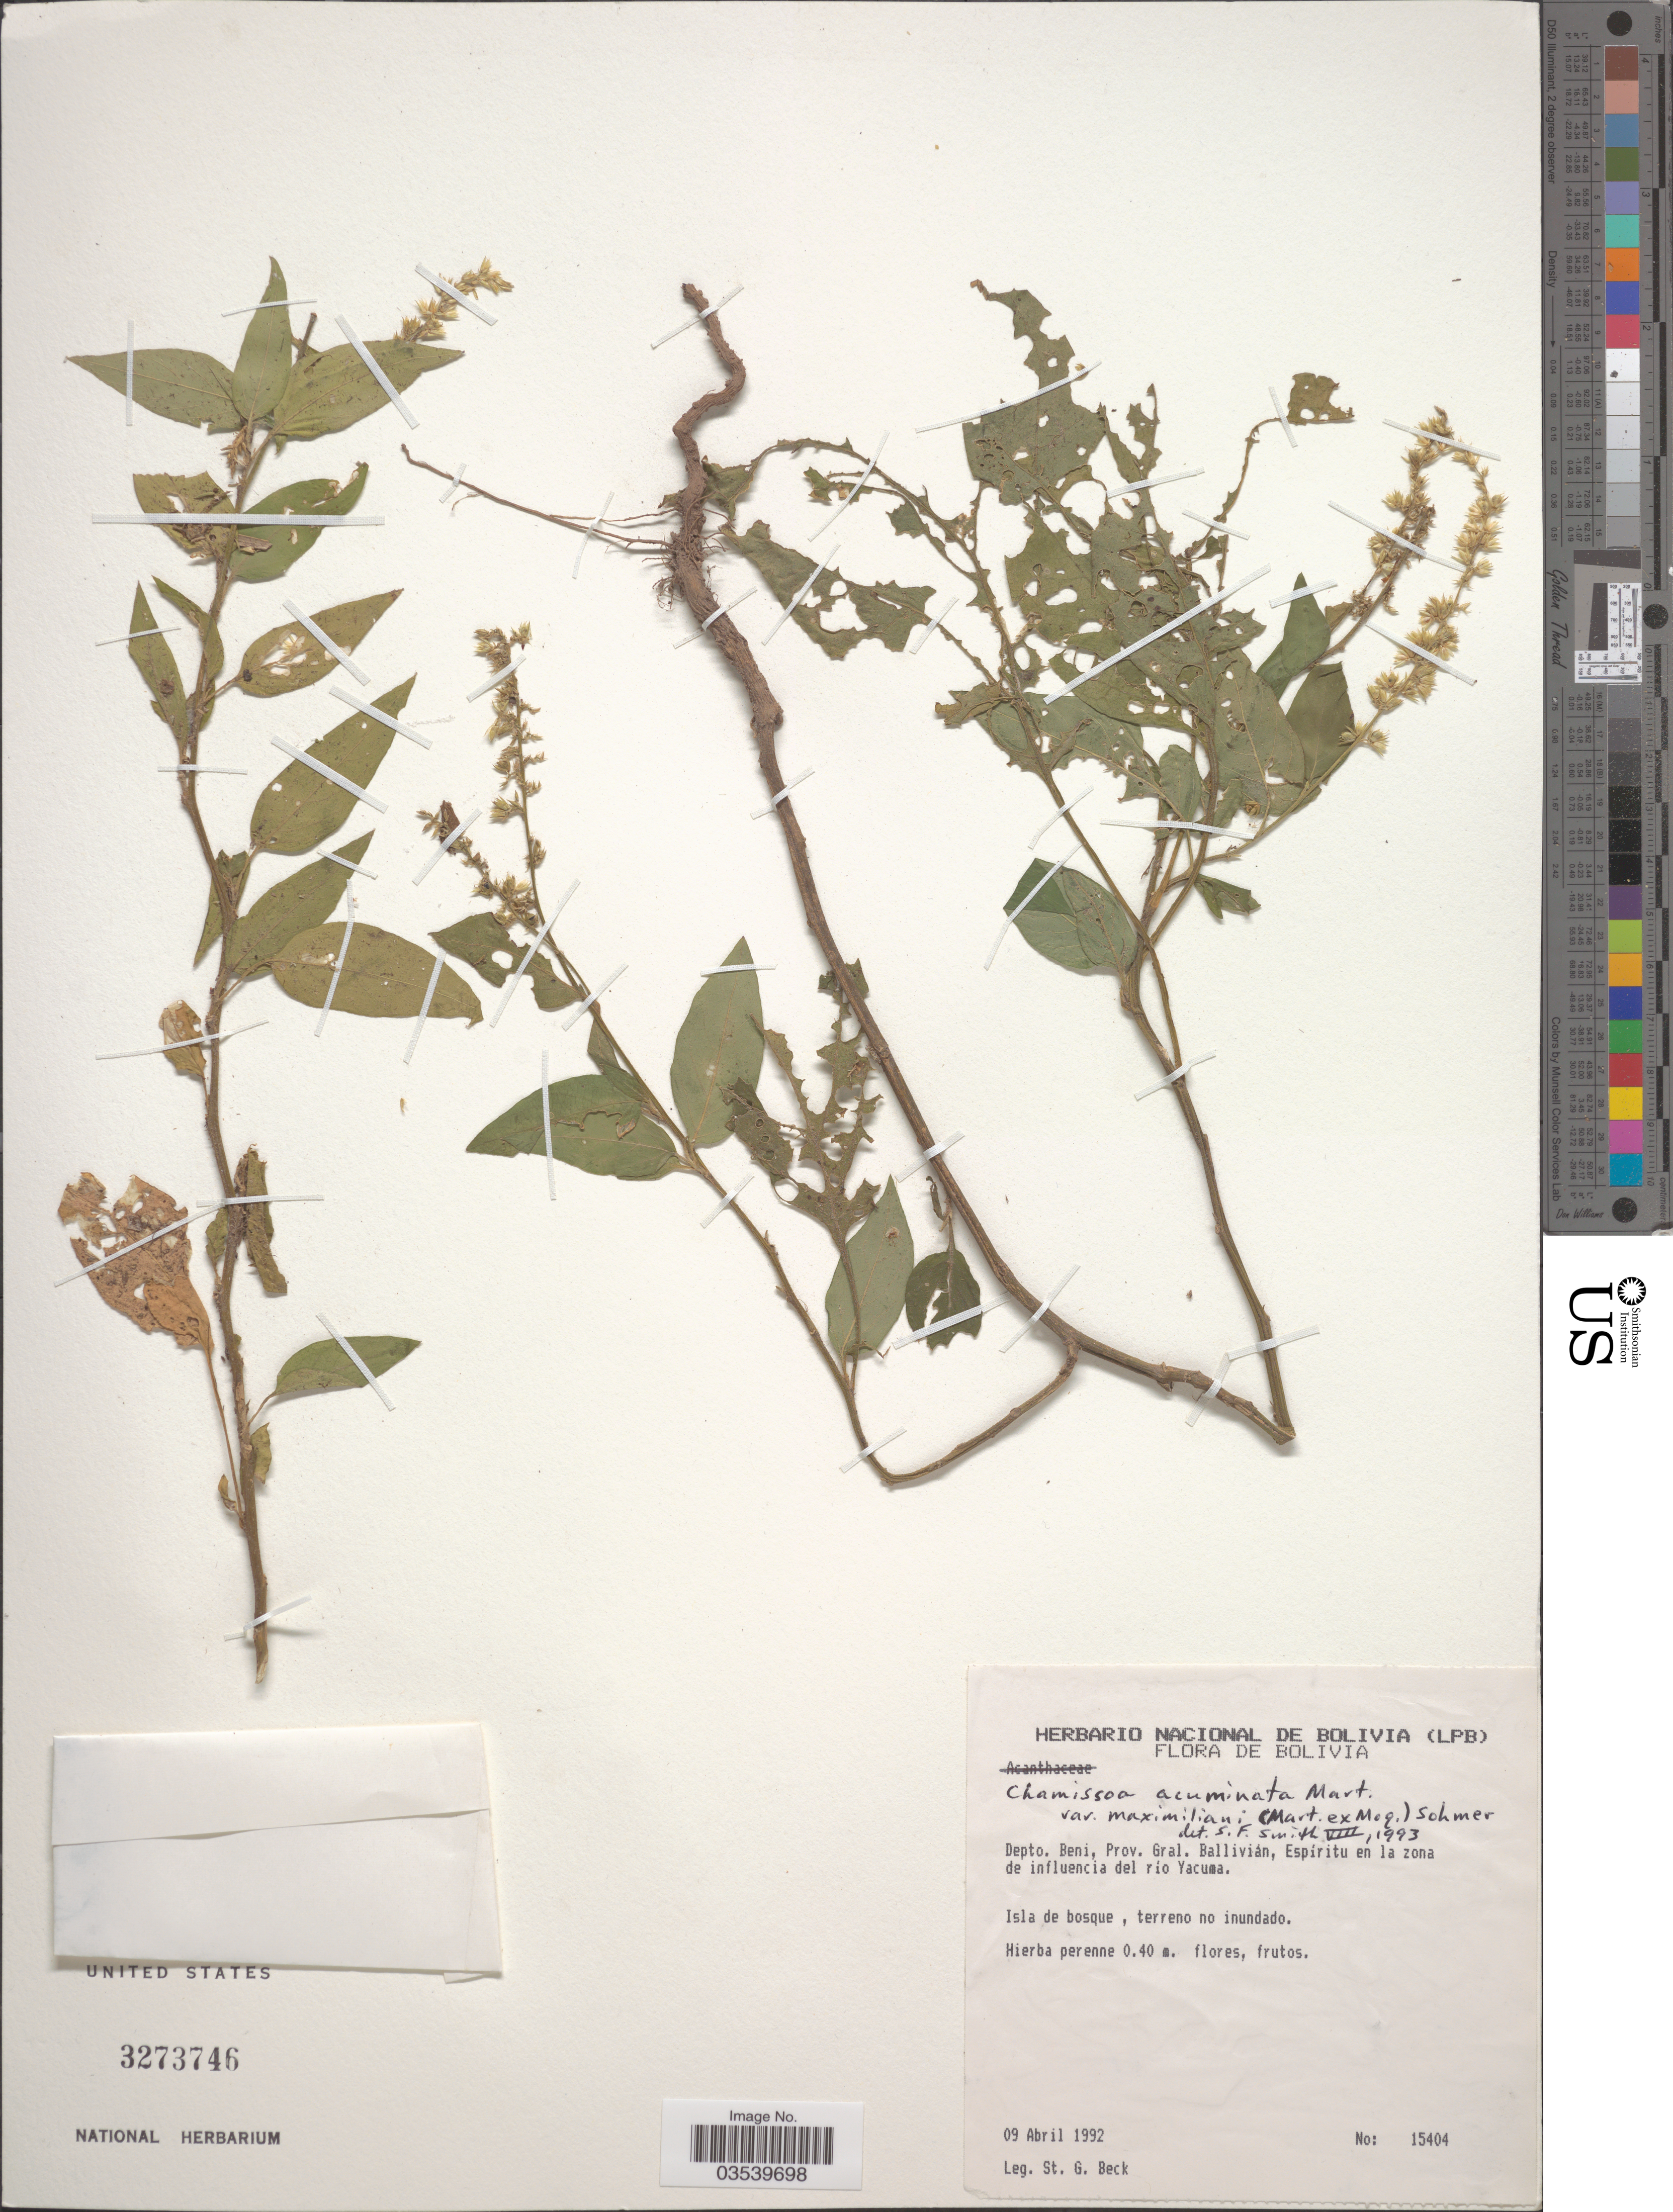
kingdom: Plantae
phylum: Tracheophyta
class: Magnoliopsida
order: Caryophyllales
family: Amaranthaceae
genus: Chamissoa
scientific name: Chamissoa acuminata var. maximiliani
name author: (Mart. ex Moq.) Sohmer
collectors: S. G. Beck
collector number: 15404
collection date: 1992-04-09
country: Bolivia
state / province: Beni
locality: Depto. Beni, Prov. Gral. Ballivián, Espíritu en la zona de influencia del río Yacuma.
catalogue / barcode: US 3273746